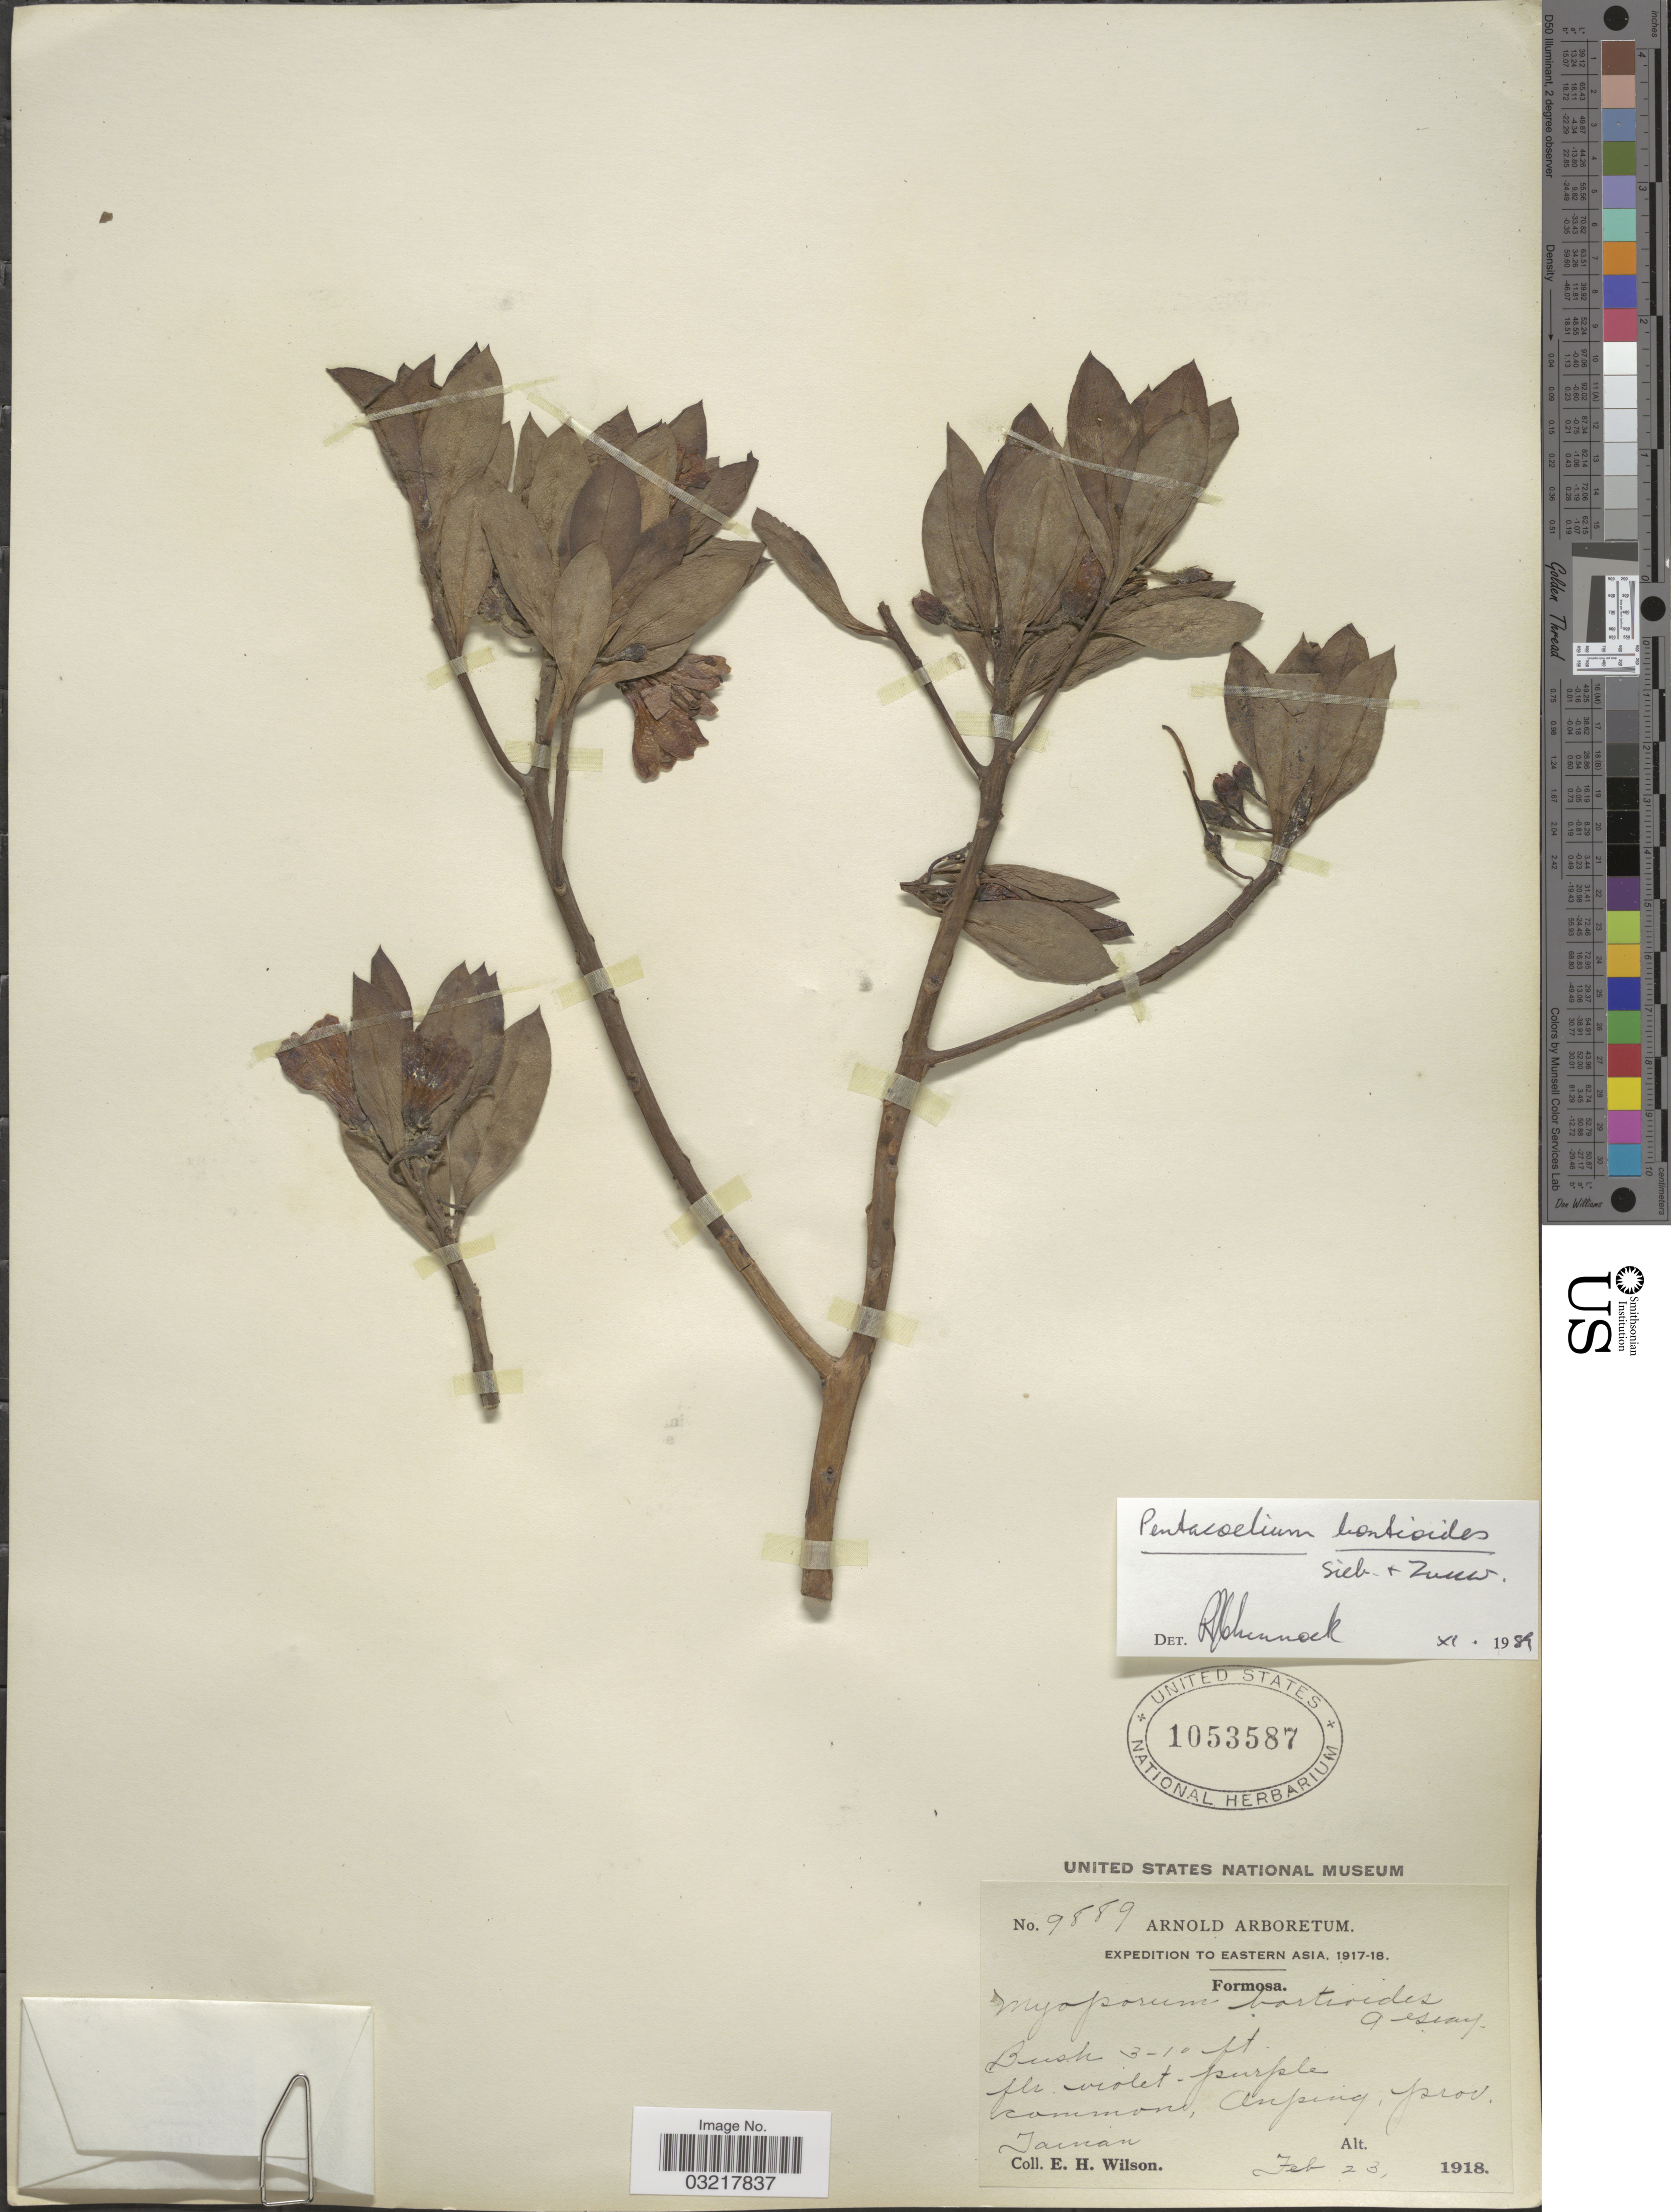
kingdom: Plantae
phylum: Tracheophyta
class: Magnoliopsida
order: Lamiales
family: Scrophulariaceae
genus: Pentacoelium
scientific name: Pentacoelium bontioides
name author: Siebold & Zucc.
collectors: E. Wilson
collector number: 9889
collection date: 1918-02-23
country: Taiwan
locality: Eastern Asia. Formosa. Anping, Prov. Tainan.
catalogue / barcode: US 1053587